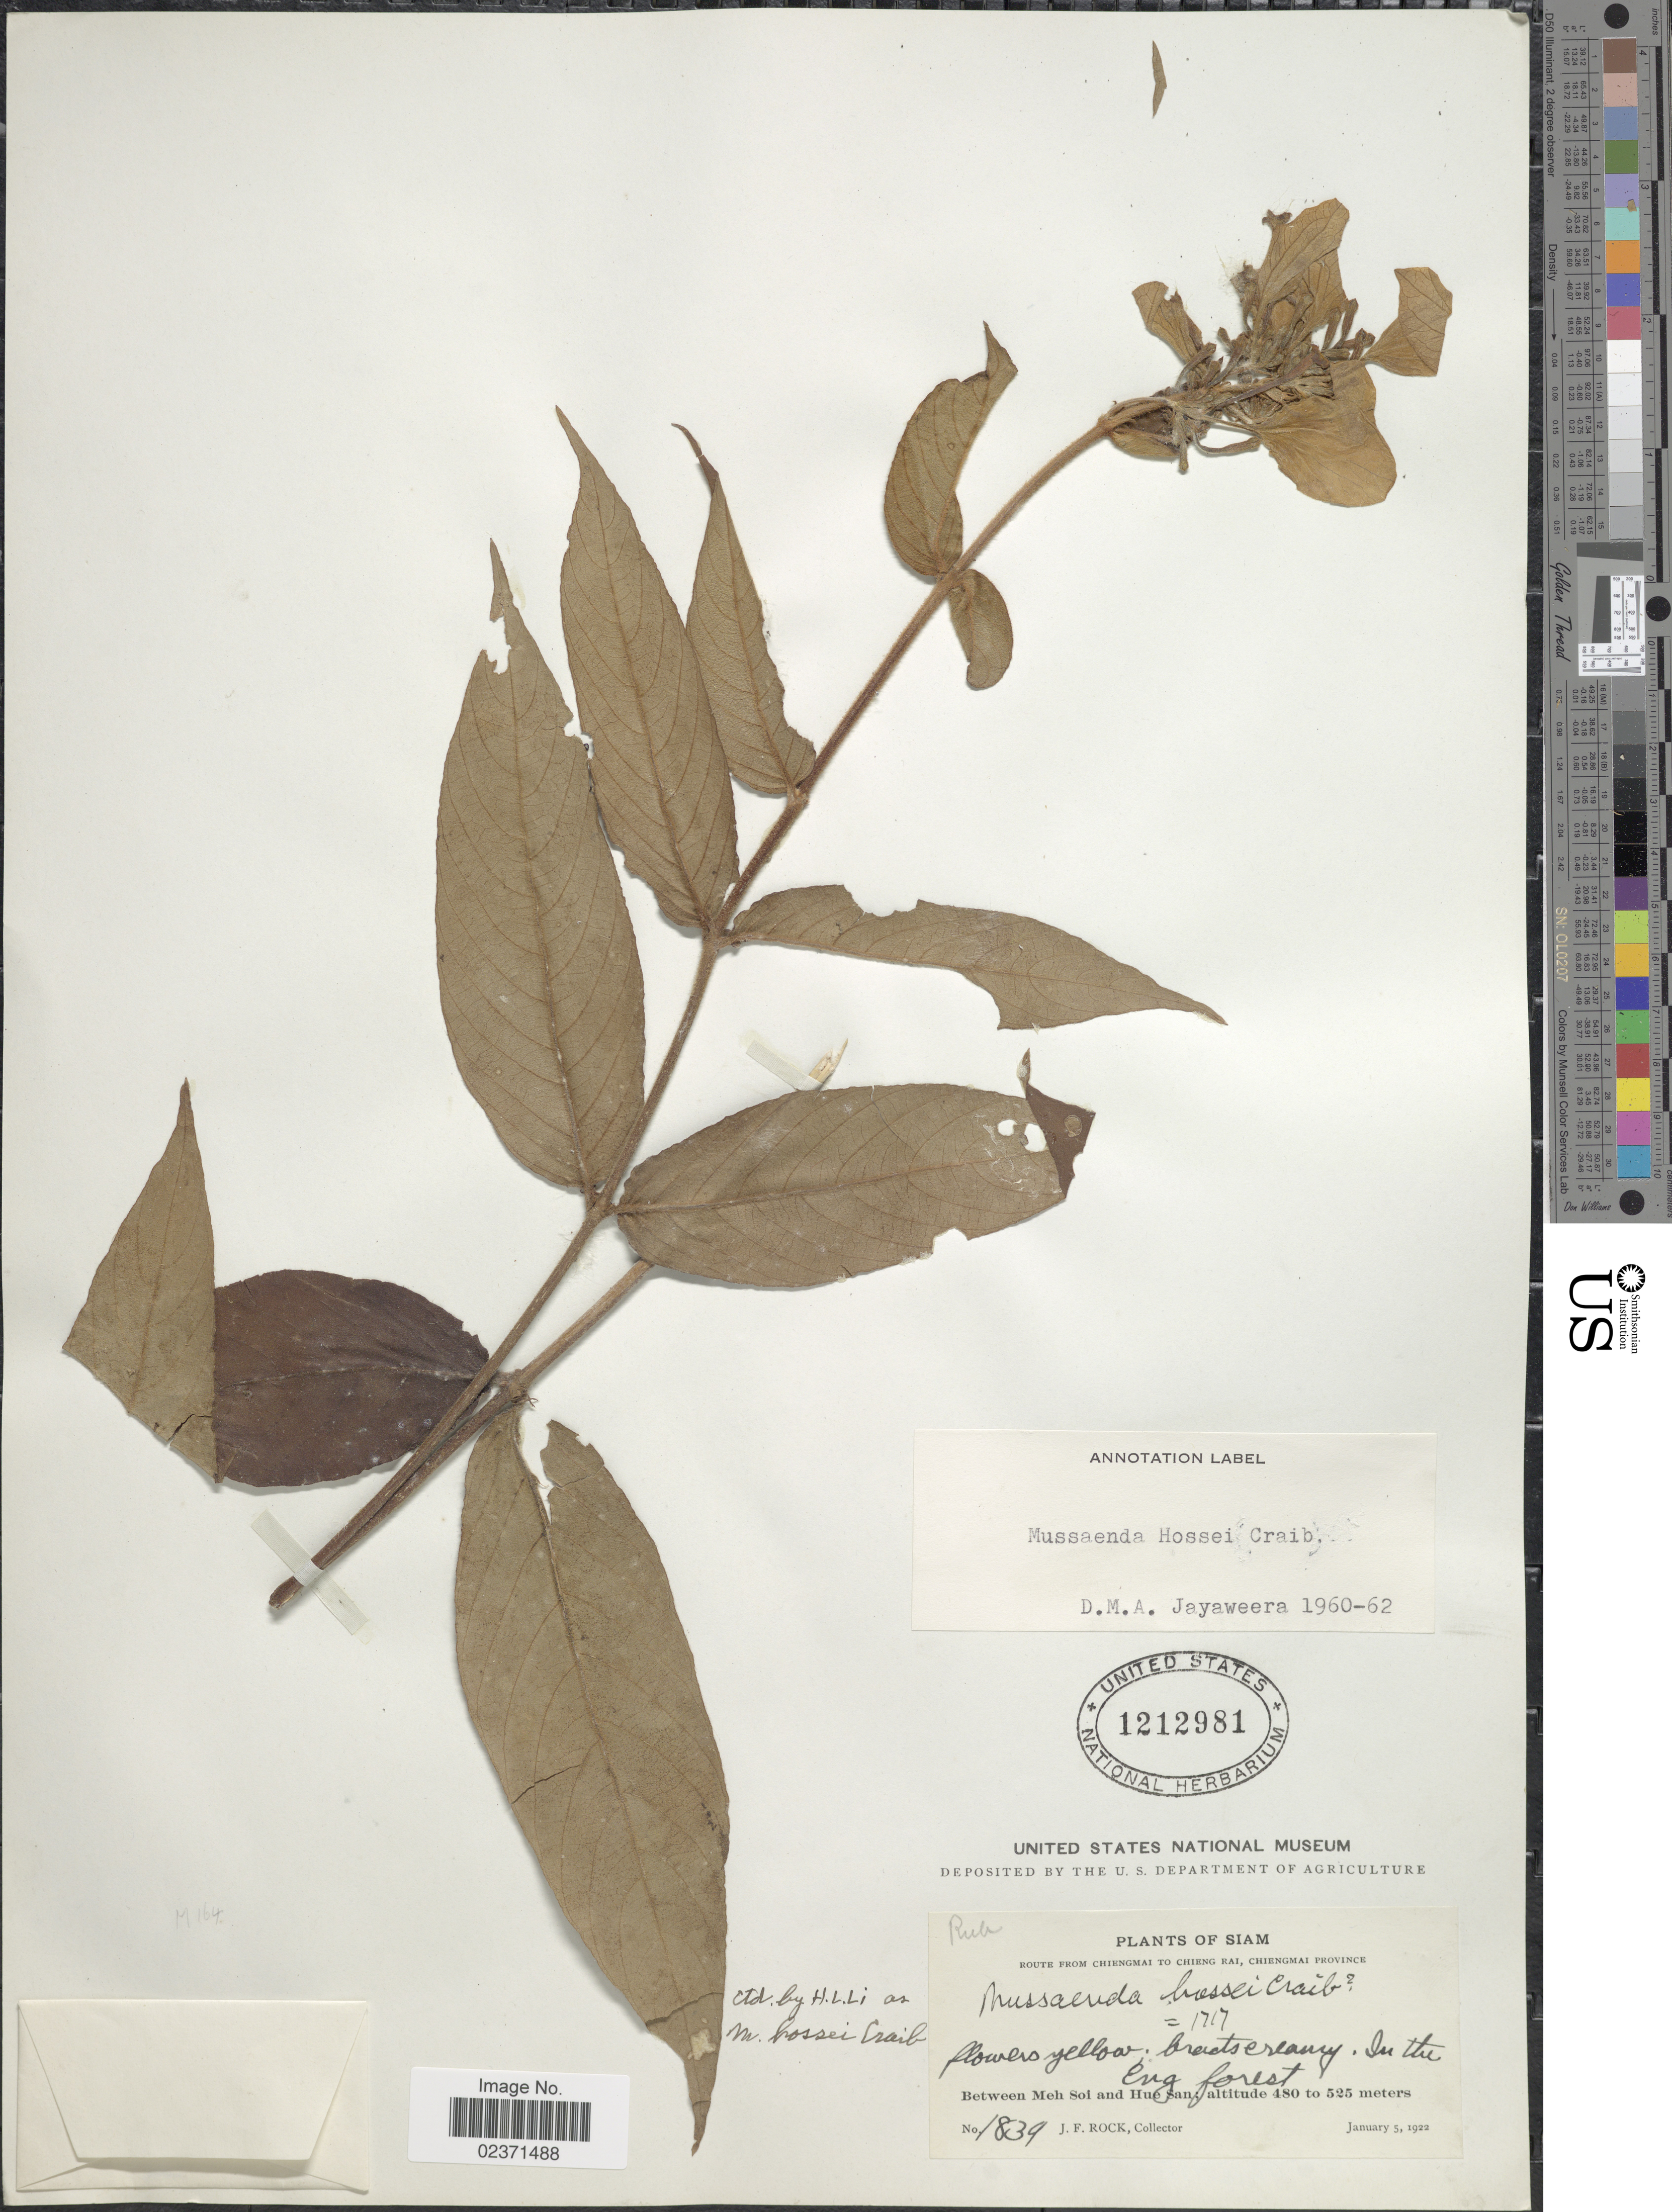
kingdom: Plantae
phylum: Tracheophyta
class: Magnoliopsida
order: Gentianales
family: Rubiaceae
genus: Mussaenda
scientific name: Mussaenda hossei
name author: Craib ex Hosseus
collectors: J. Rock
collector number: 1839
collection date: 1922-01-05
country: Thailand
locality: Siam. Route from Chieng Rai to Chieng Rai, Chiengmai Province. Between Meh Soi and Hue San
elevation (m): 480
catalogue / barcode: US 1212981